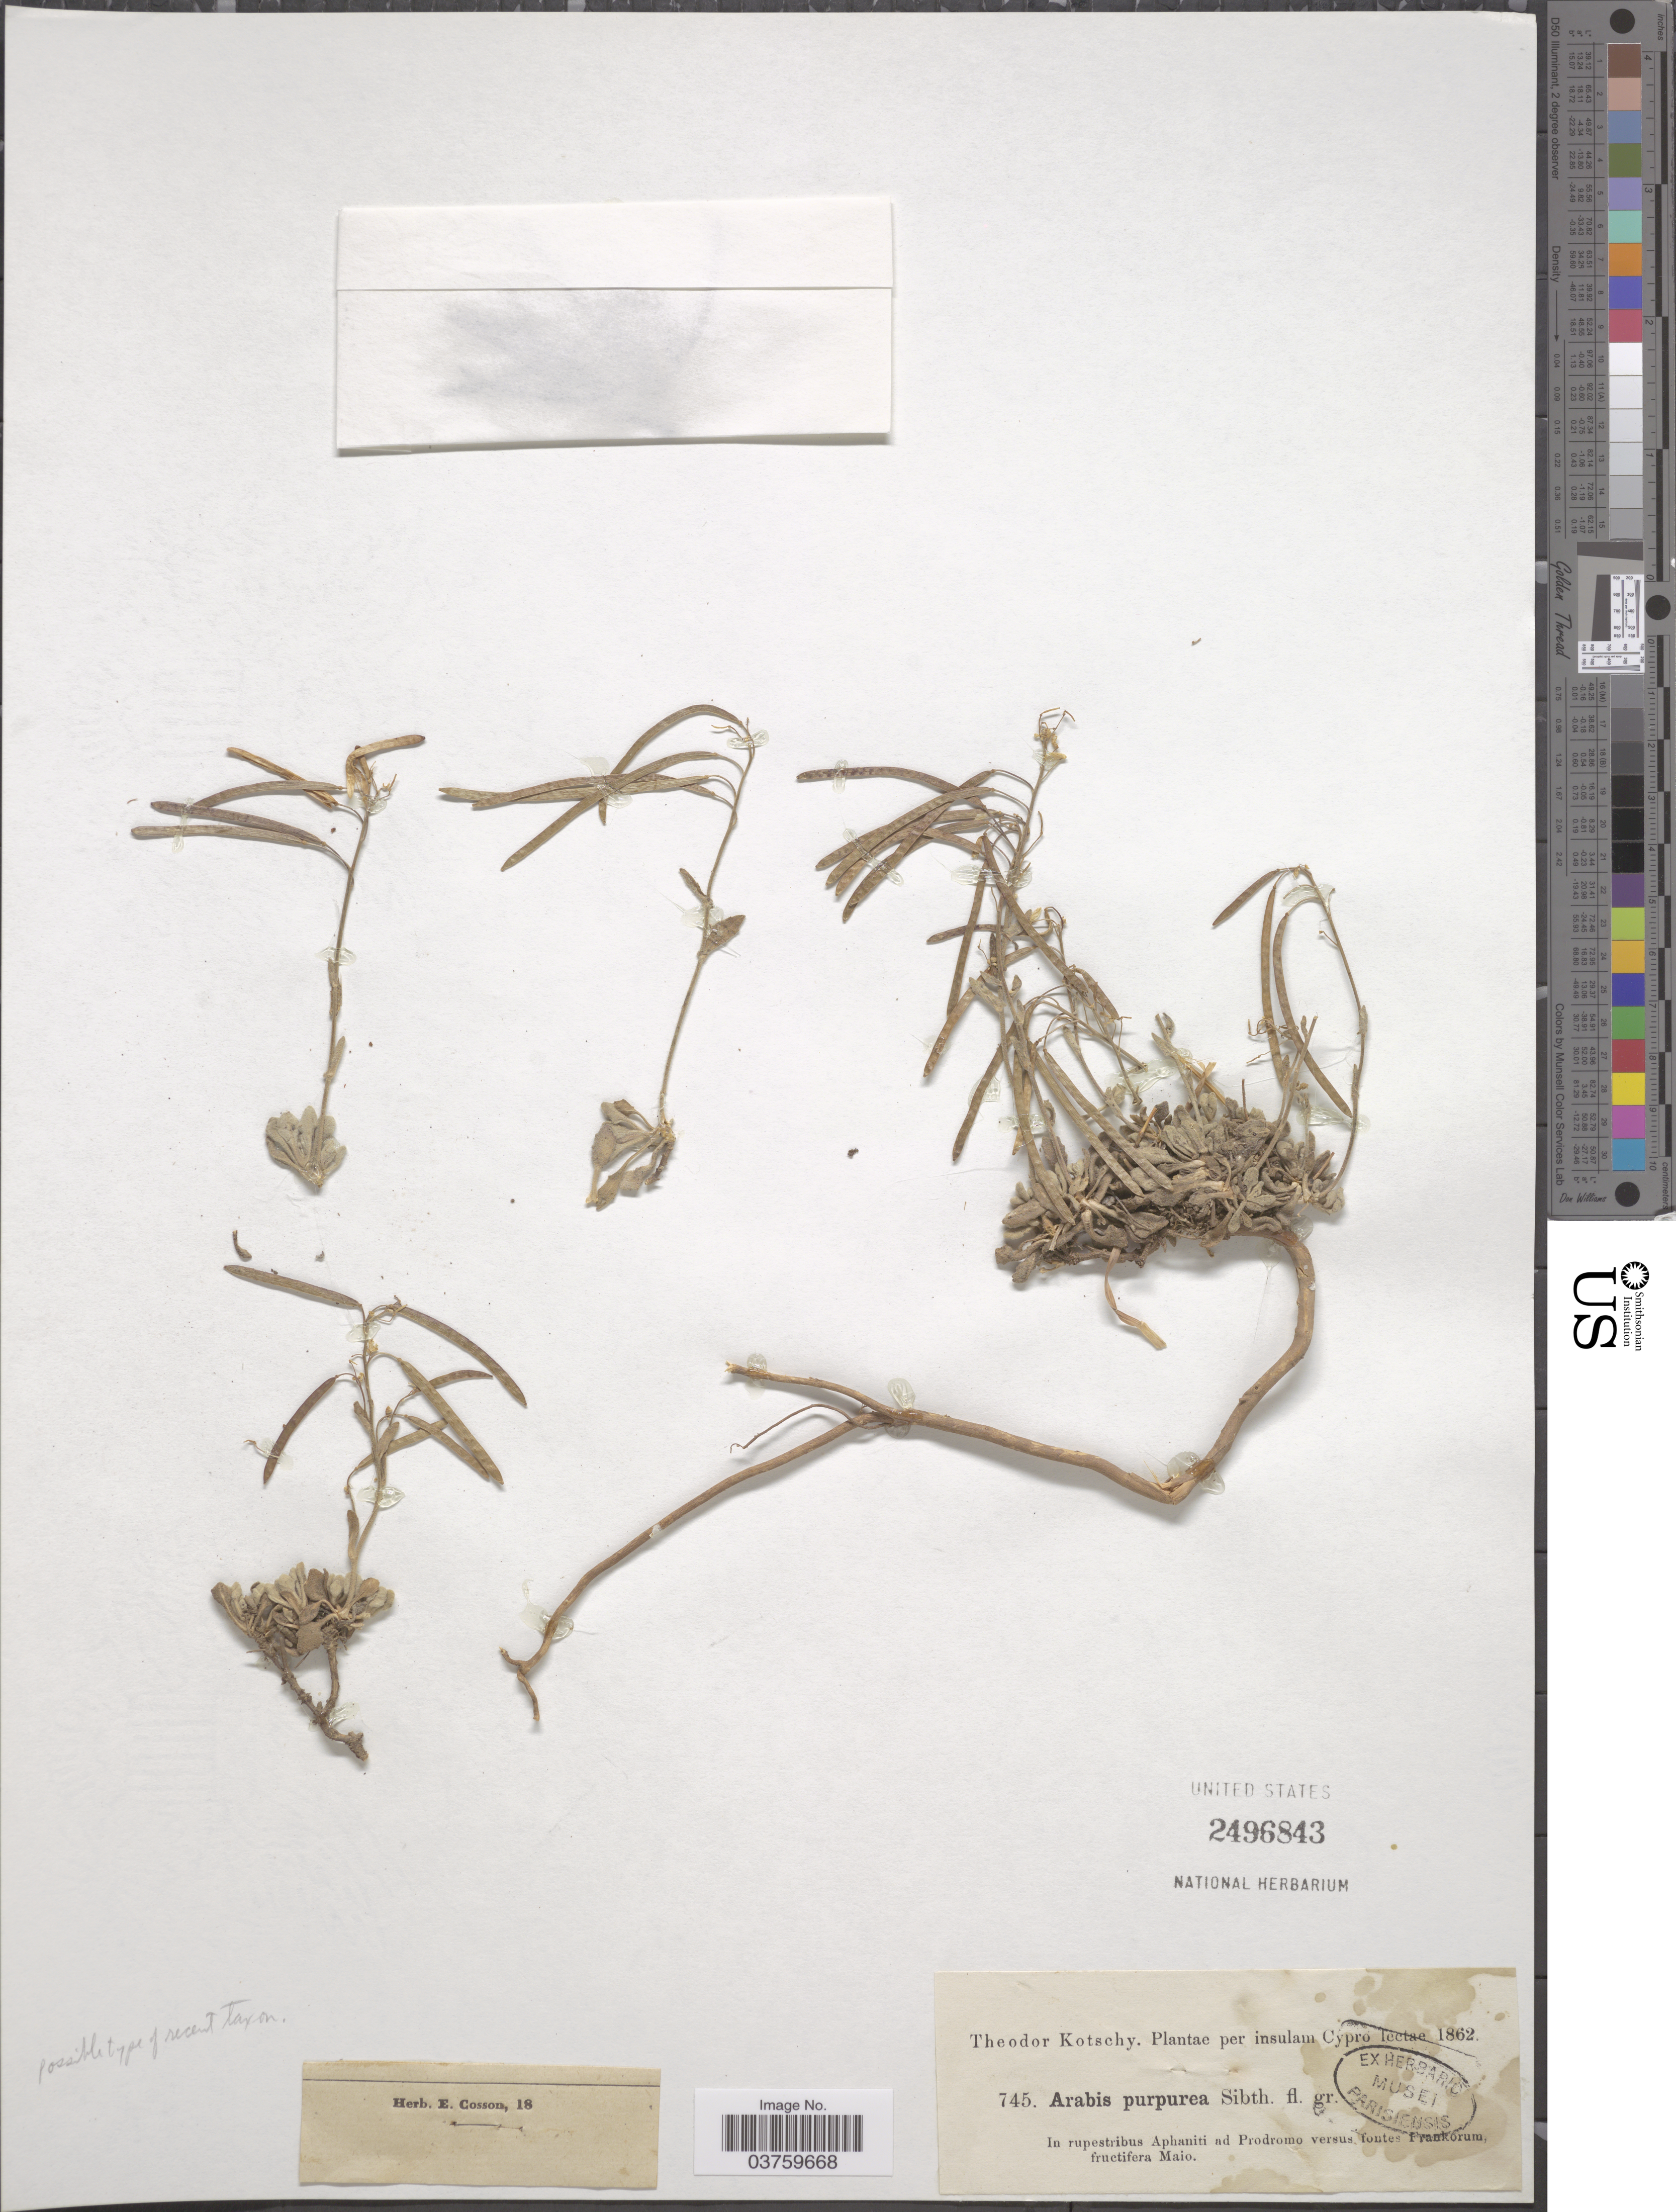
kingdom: Plantae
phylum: Tracheophyta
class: Magnoliopsida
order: Brassicales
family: Brassicaceae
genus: Arabis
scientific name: Arabis purpurea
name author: Sm.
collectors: K. G. Kotschy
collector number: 745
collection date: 1862-05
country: Cyprus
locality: Insulam Cypro. In rupestribus Aphaniti ad Prodromo versus fontes Frankorum.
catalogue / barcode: US 2496843